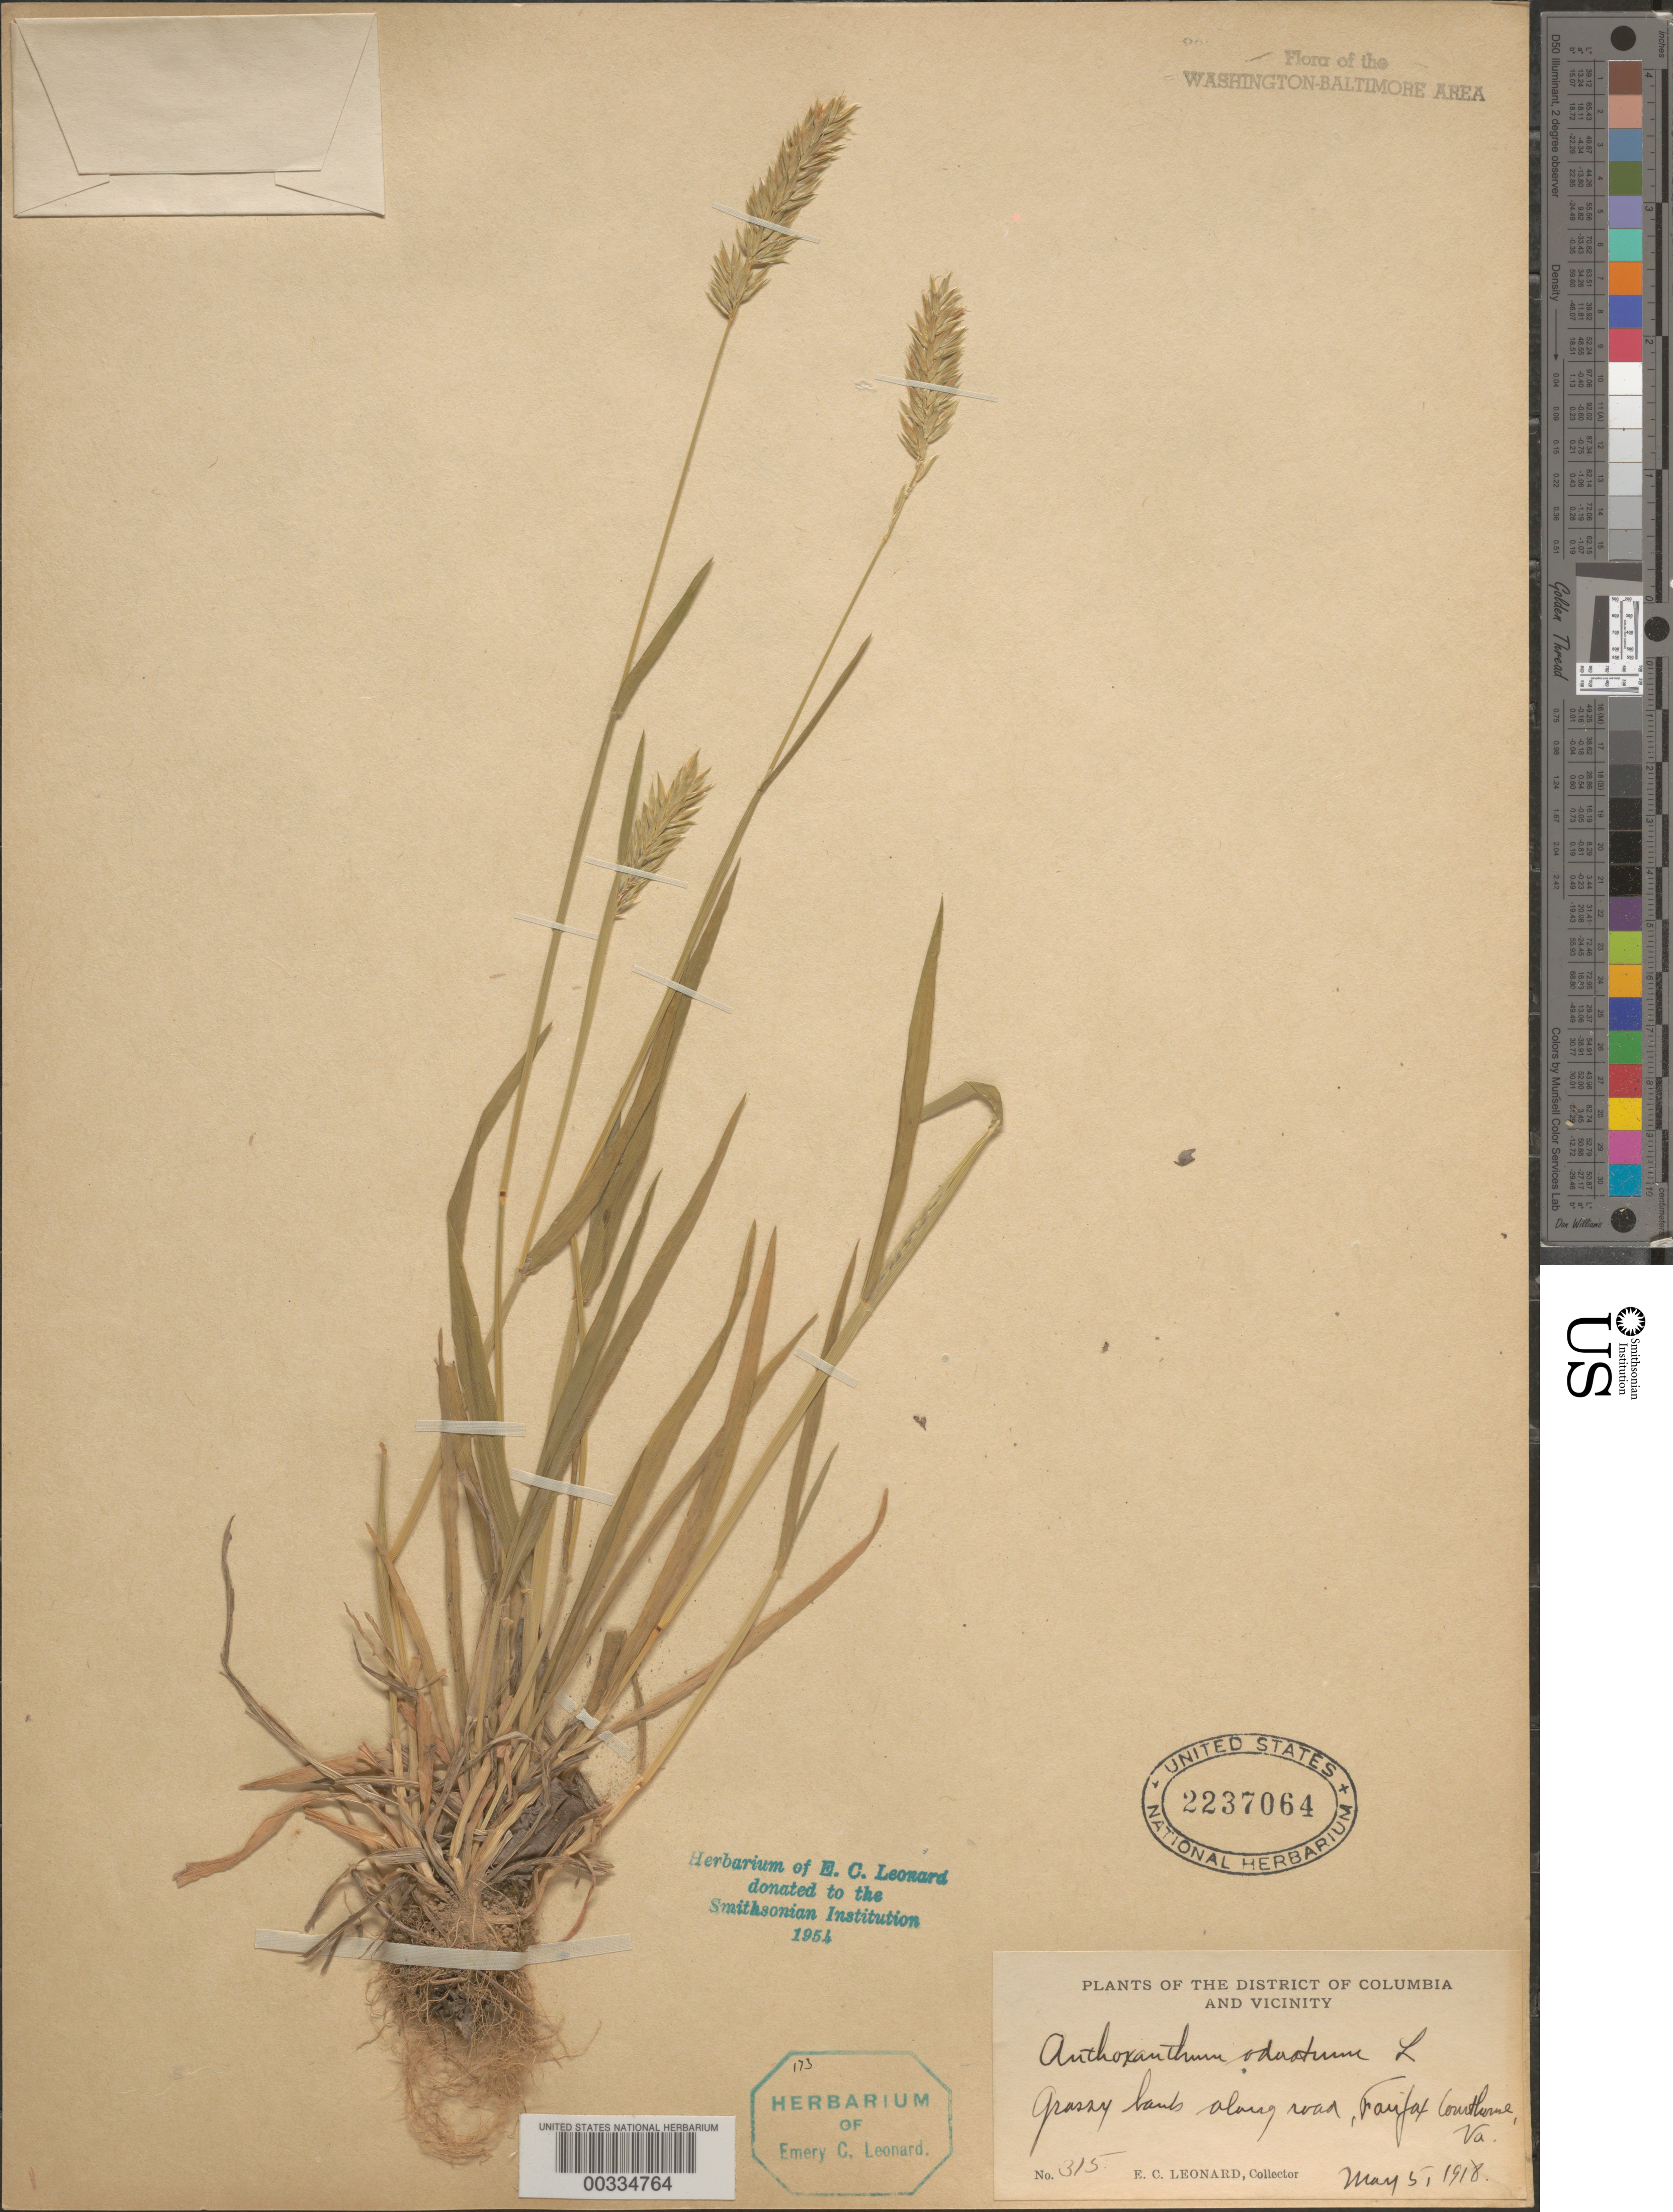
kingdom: Plantae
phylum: Tracheophyta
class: Liliopsida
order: Poales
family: Poaceae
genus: Anthoxanthum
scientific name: Anthoxanthum odoratum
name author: L.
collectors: E. C. Leonard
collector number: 315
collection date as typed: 05 May 1918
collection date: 1918-05-05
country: United States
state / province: Virginia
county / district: Fairfax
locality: Fairfax Courthouse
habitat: Grassy banks along road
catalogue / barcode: US 2237064